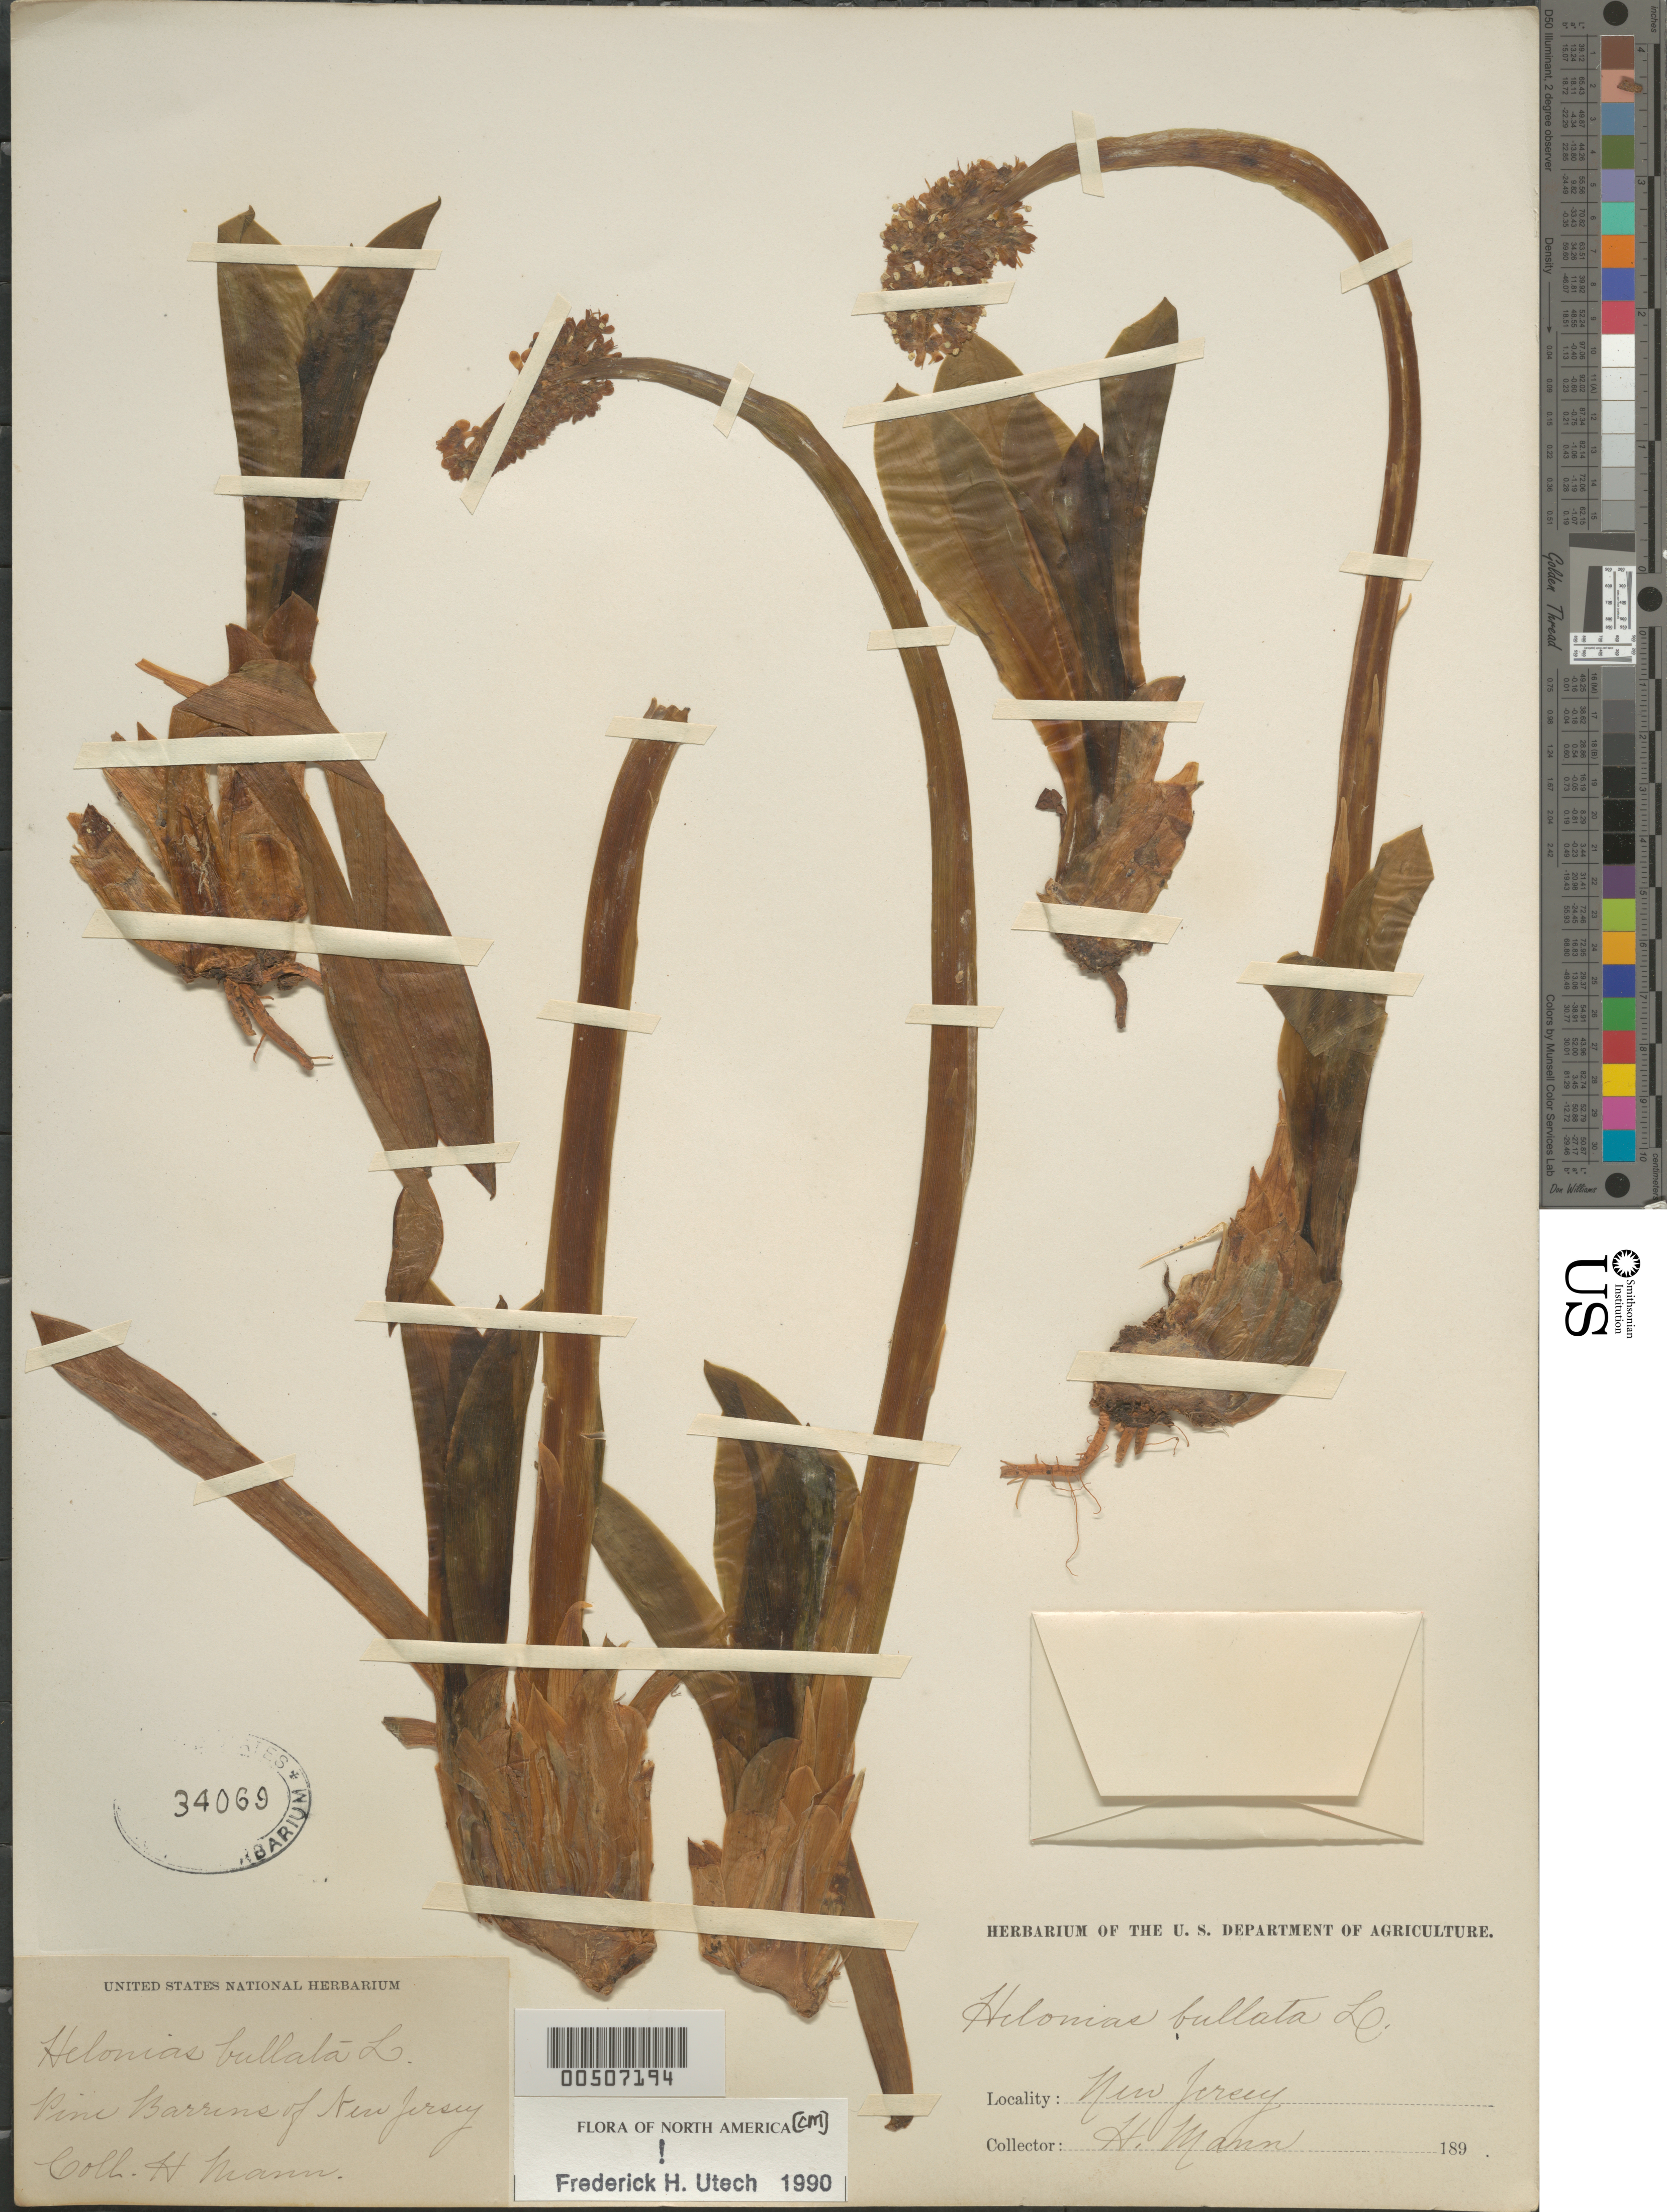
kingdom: Plantae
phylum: Tracheophyta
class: Liliopsida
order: Liliales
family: Melanthiaceae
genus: Helonias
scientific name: Helonias bullata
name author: L.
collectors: H. Mann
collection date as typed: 189-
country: United States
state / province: New Jersey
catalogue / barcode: US 34069